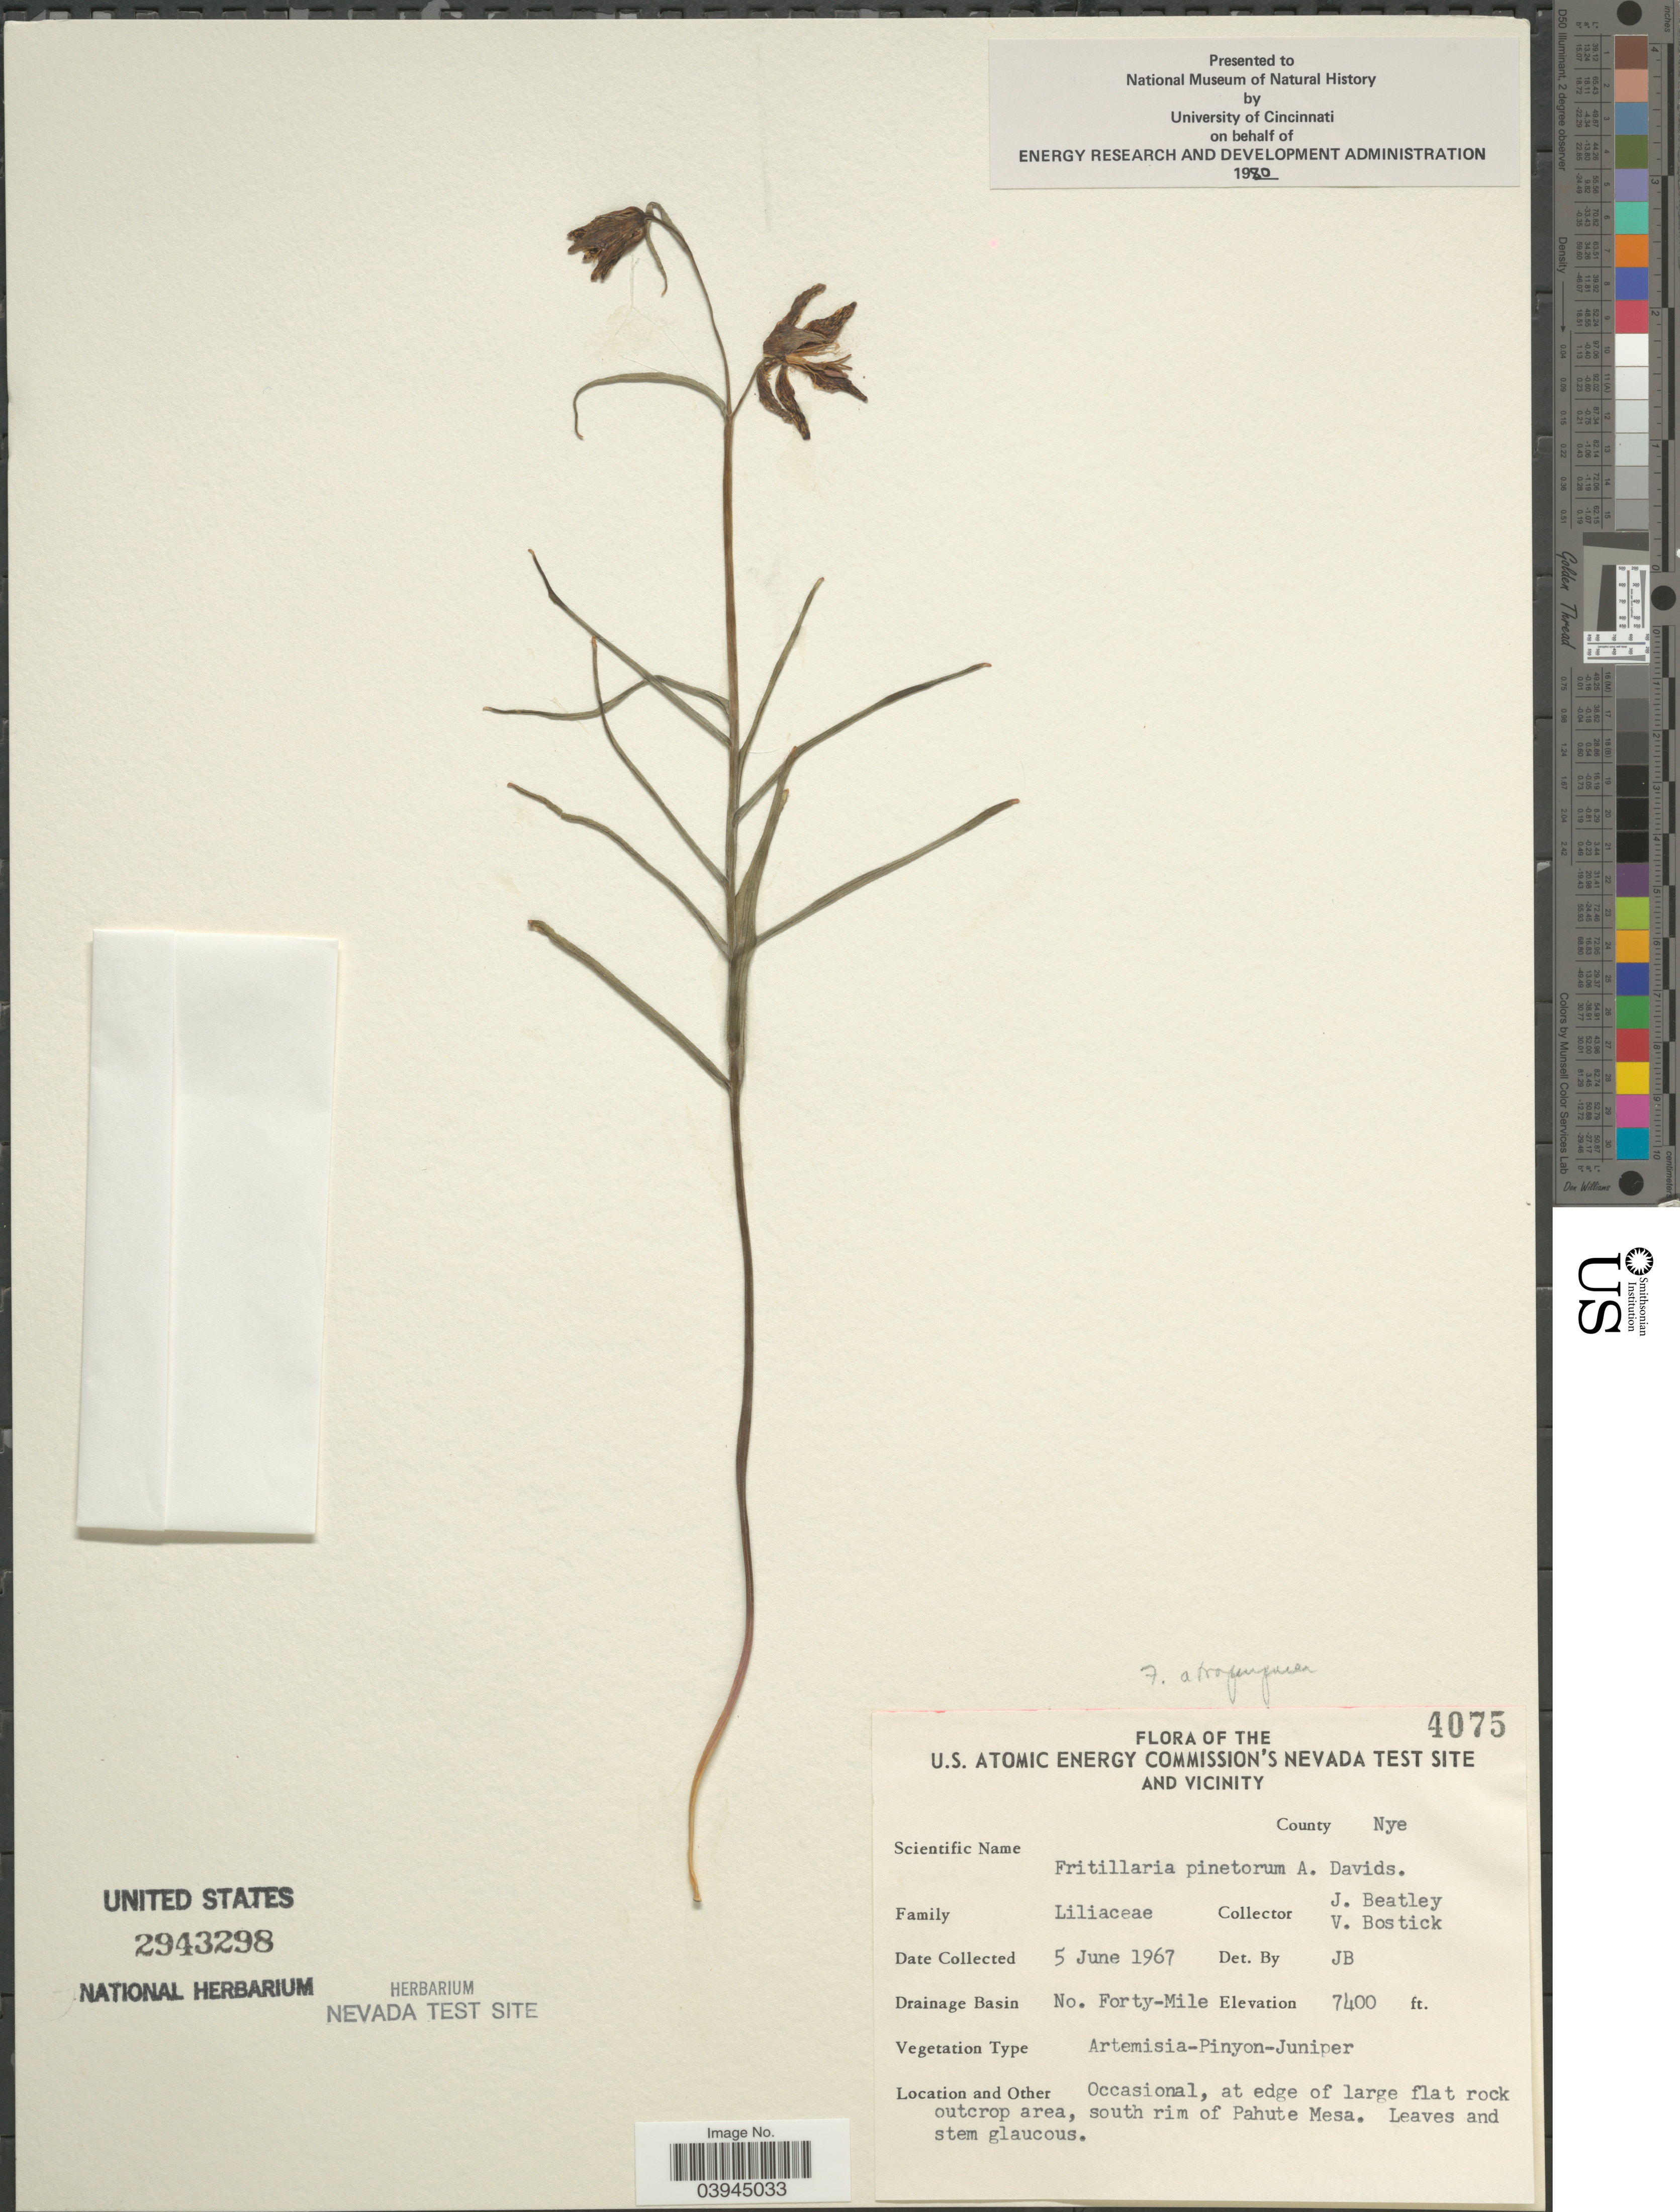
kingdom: Plantae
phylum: Tracheophyta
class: Liliopsida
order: Liliales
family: Liliaceae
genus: Fritillaria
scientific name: Fritillaria atropurpurea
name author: Nutt.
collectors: J. C. Beatley & V. Bostick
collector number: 4075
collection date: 1967-06-05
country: United States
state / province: Nevada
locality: The U.S. Atomic Energy Commission's Nevada Test Site and Vicinity. County Nye. Drainage Basin No. Forty-Mile. At edge of large flat rock outcrop area, south rim of Pahute Mesa.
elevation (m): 2256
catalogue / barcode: US 2943298